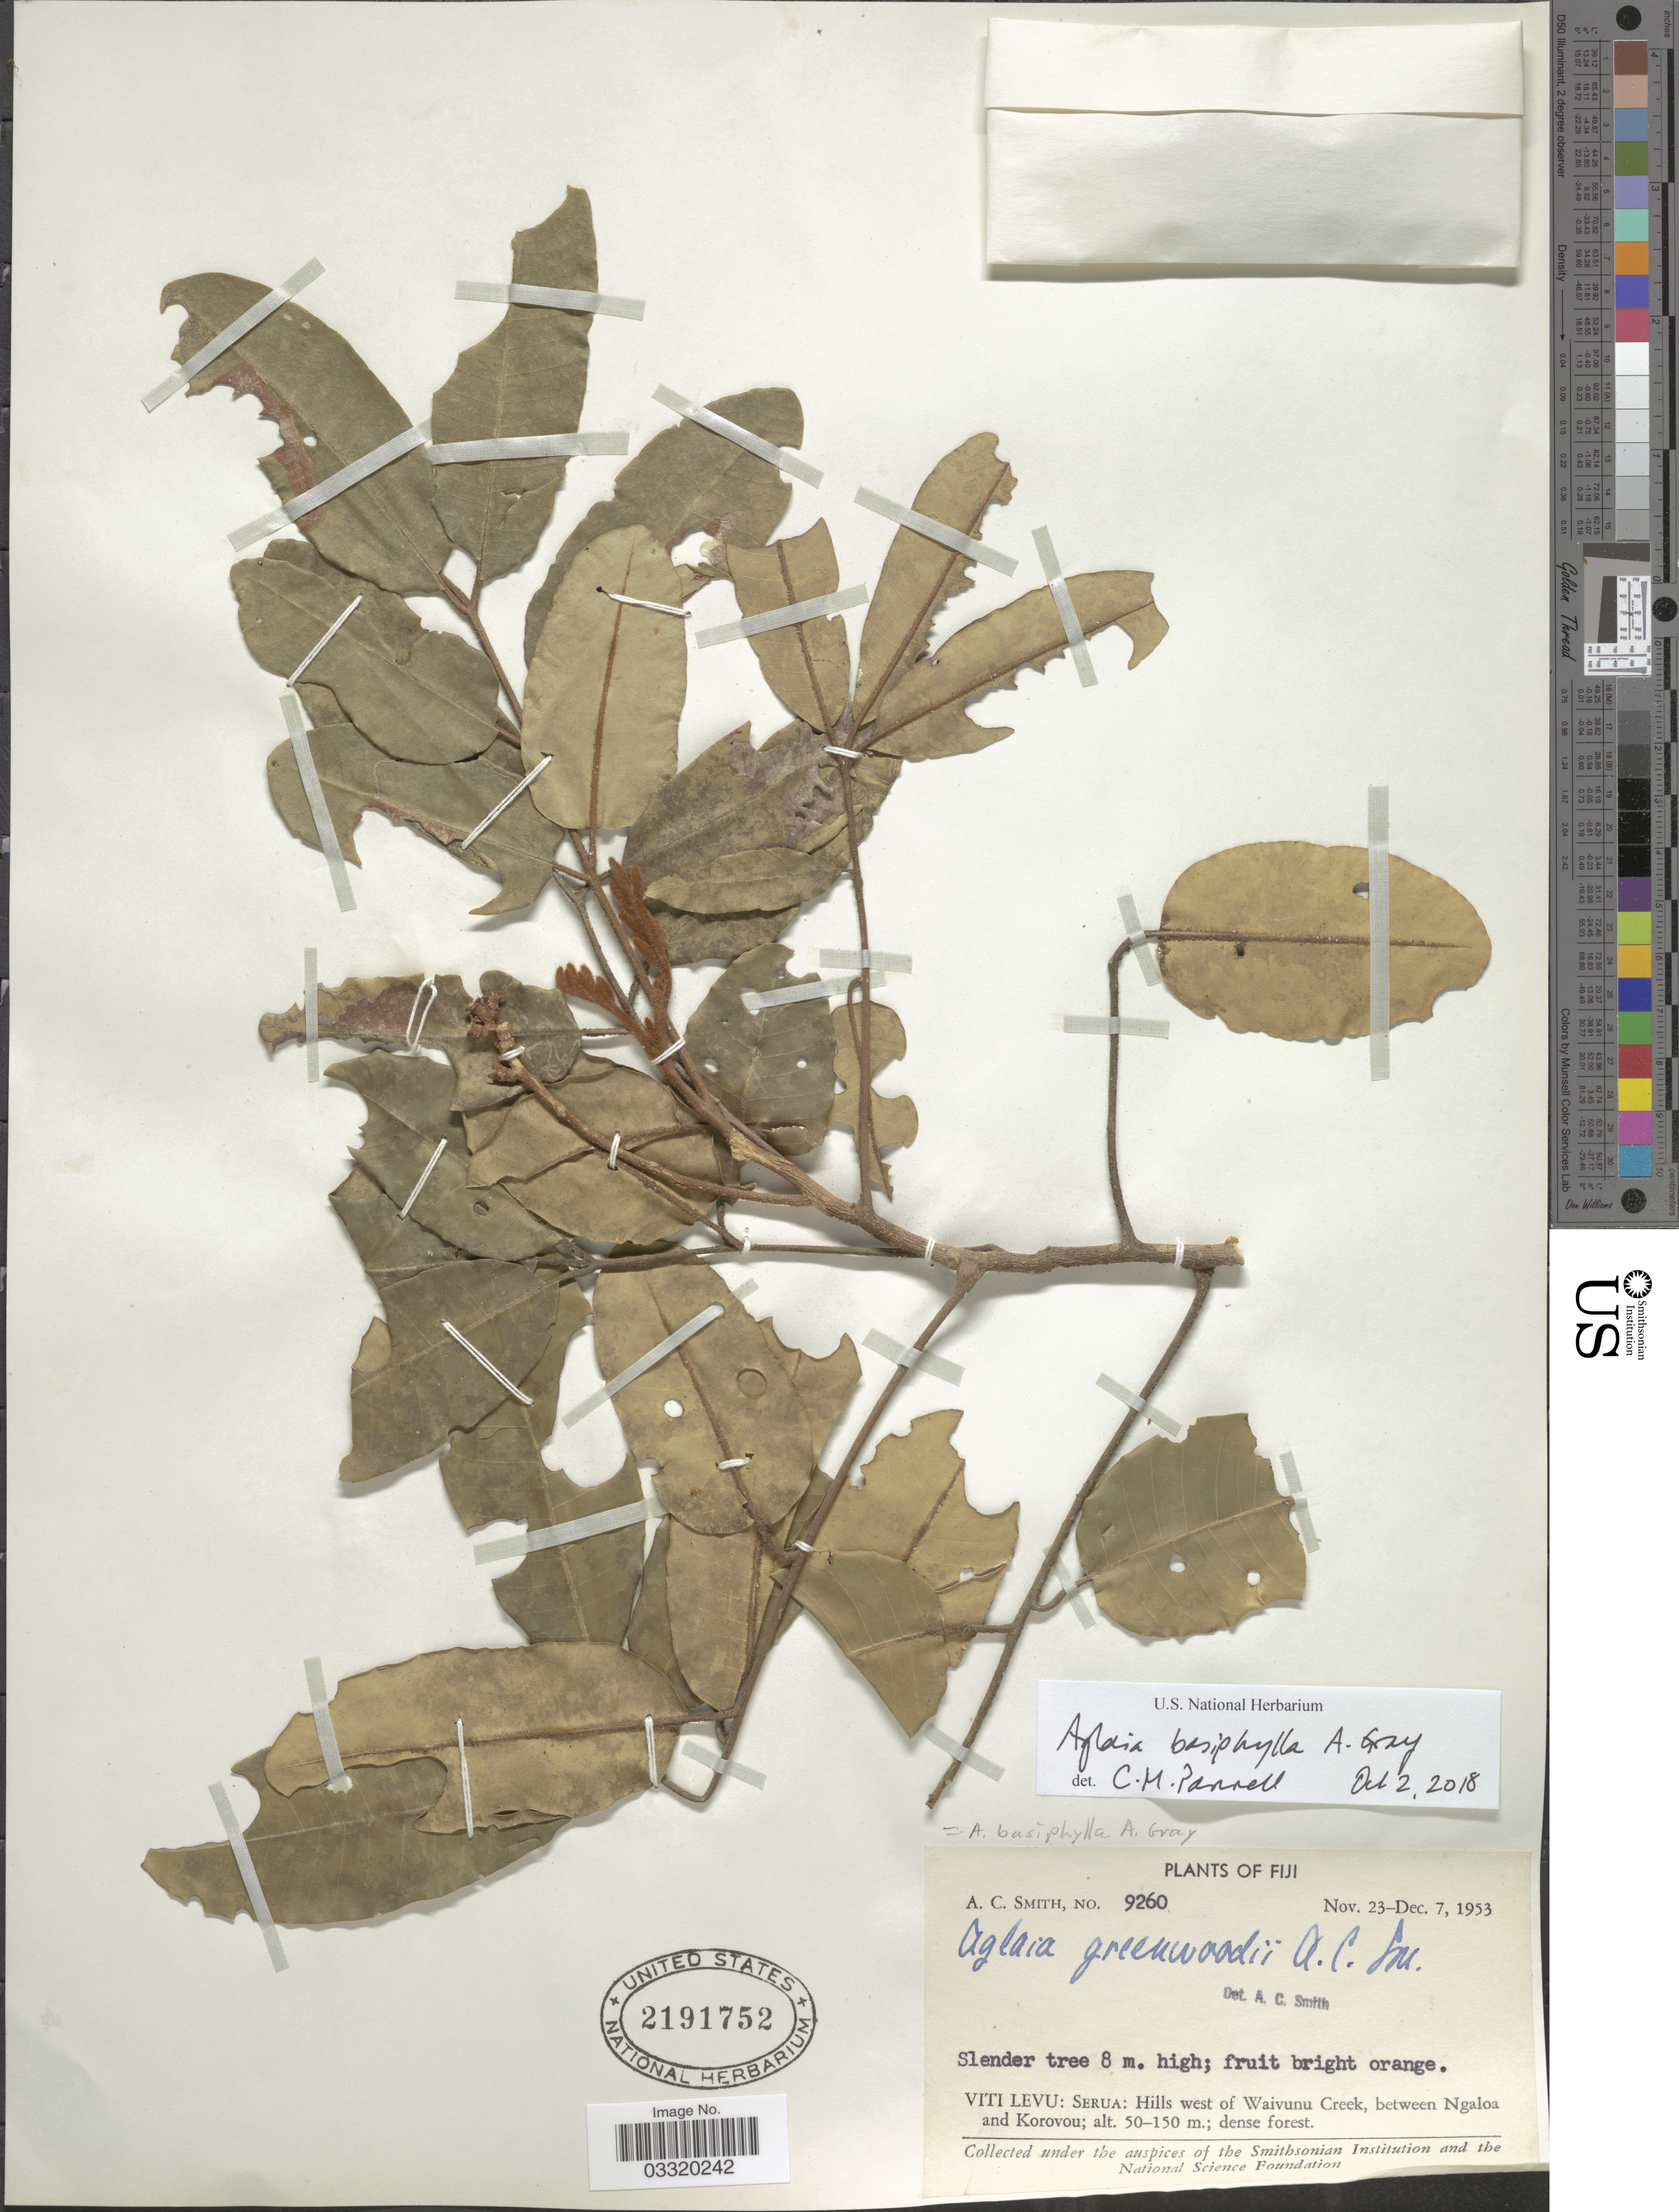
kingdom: Plantae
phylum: Tracheophyta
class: Magnoliopsida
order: Sapindales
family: Meliaceae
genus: Aglaia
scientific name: Aglaia basiphylla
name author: A. Gray in Wilkes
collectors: A. C. Smith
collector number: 9260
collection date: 1953-11-23/1953-12-07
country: Fiji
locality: Viti Levu: Serua: Hills west of Waivunu Creek, between Ngaloa and Korovou.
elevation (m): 50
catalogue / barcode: US 2191752